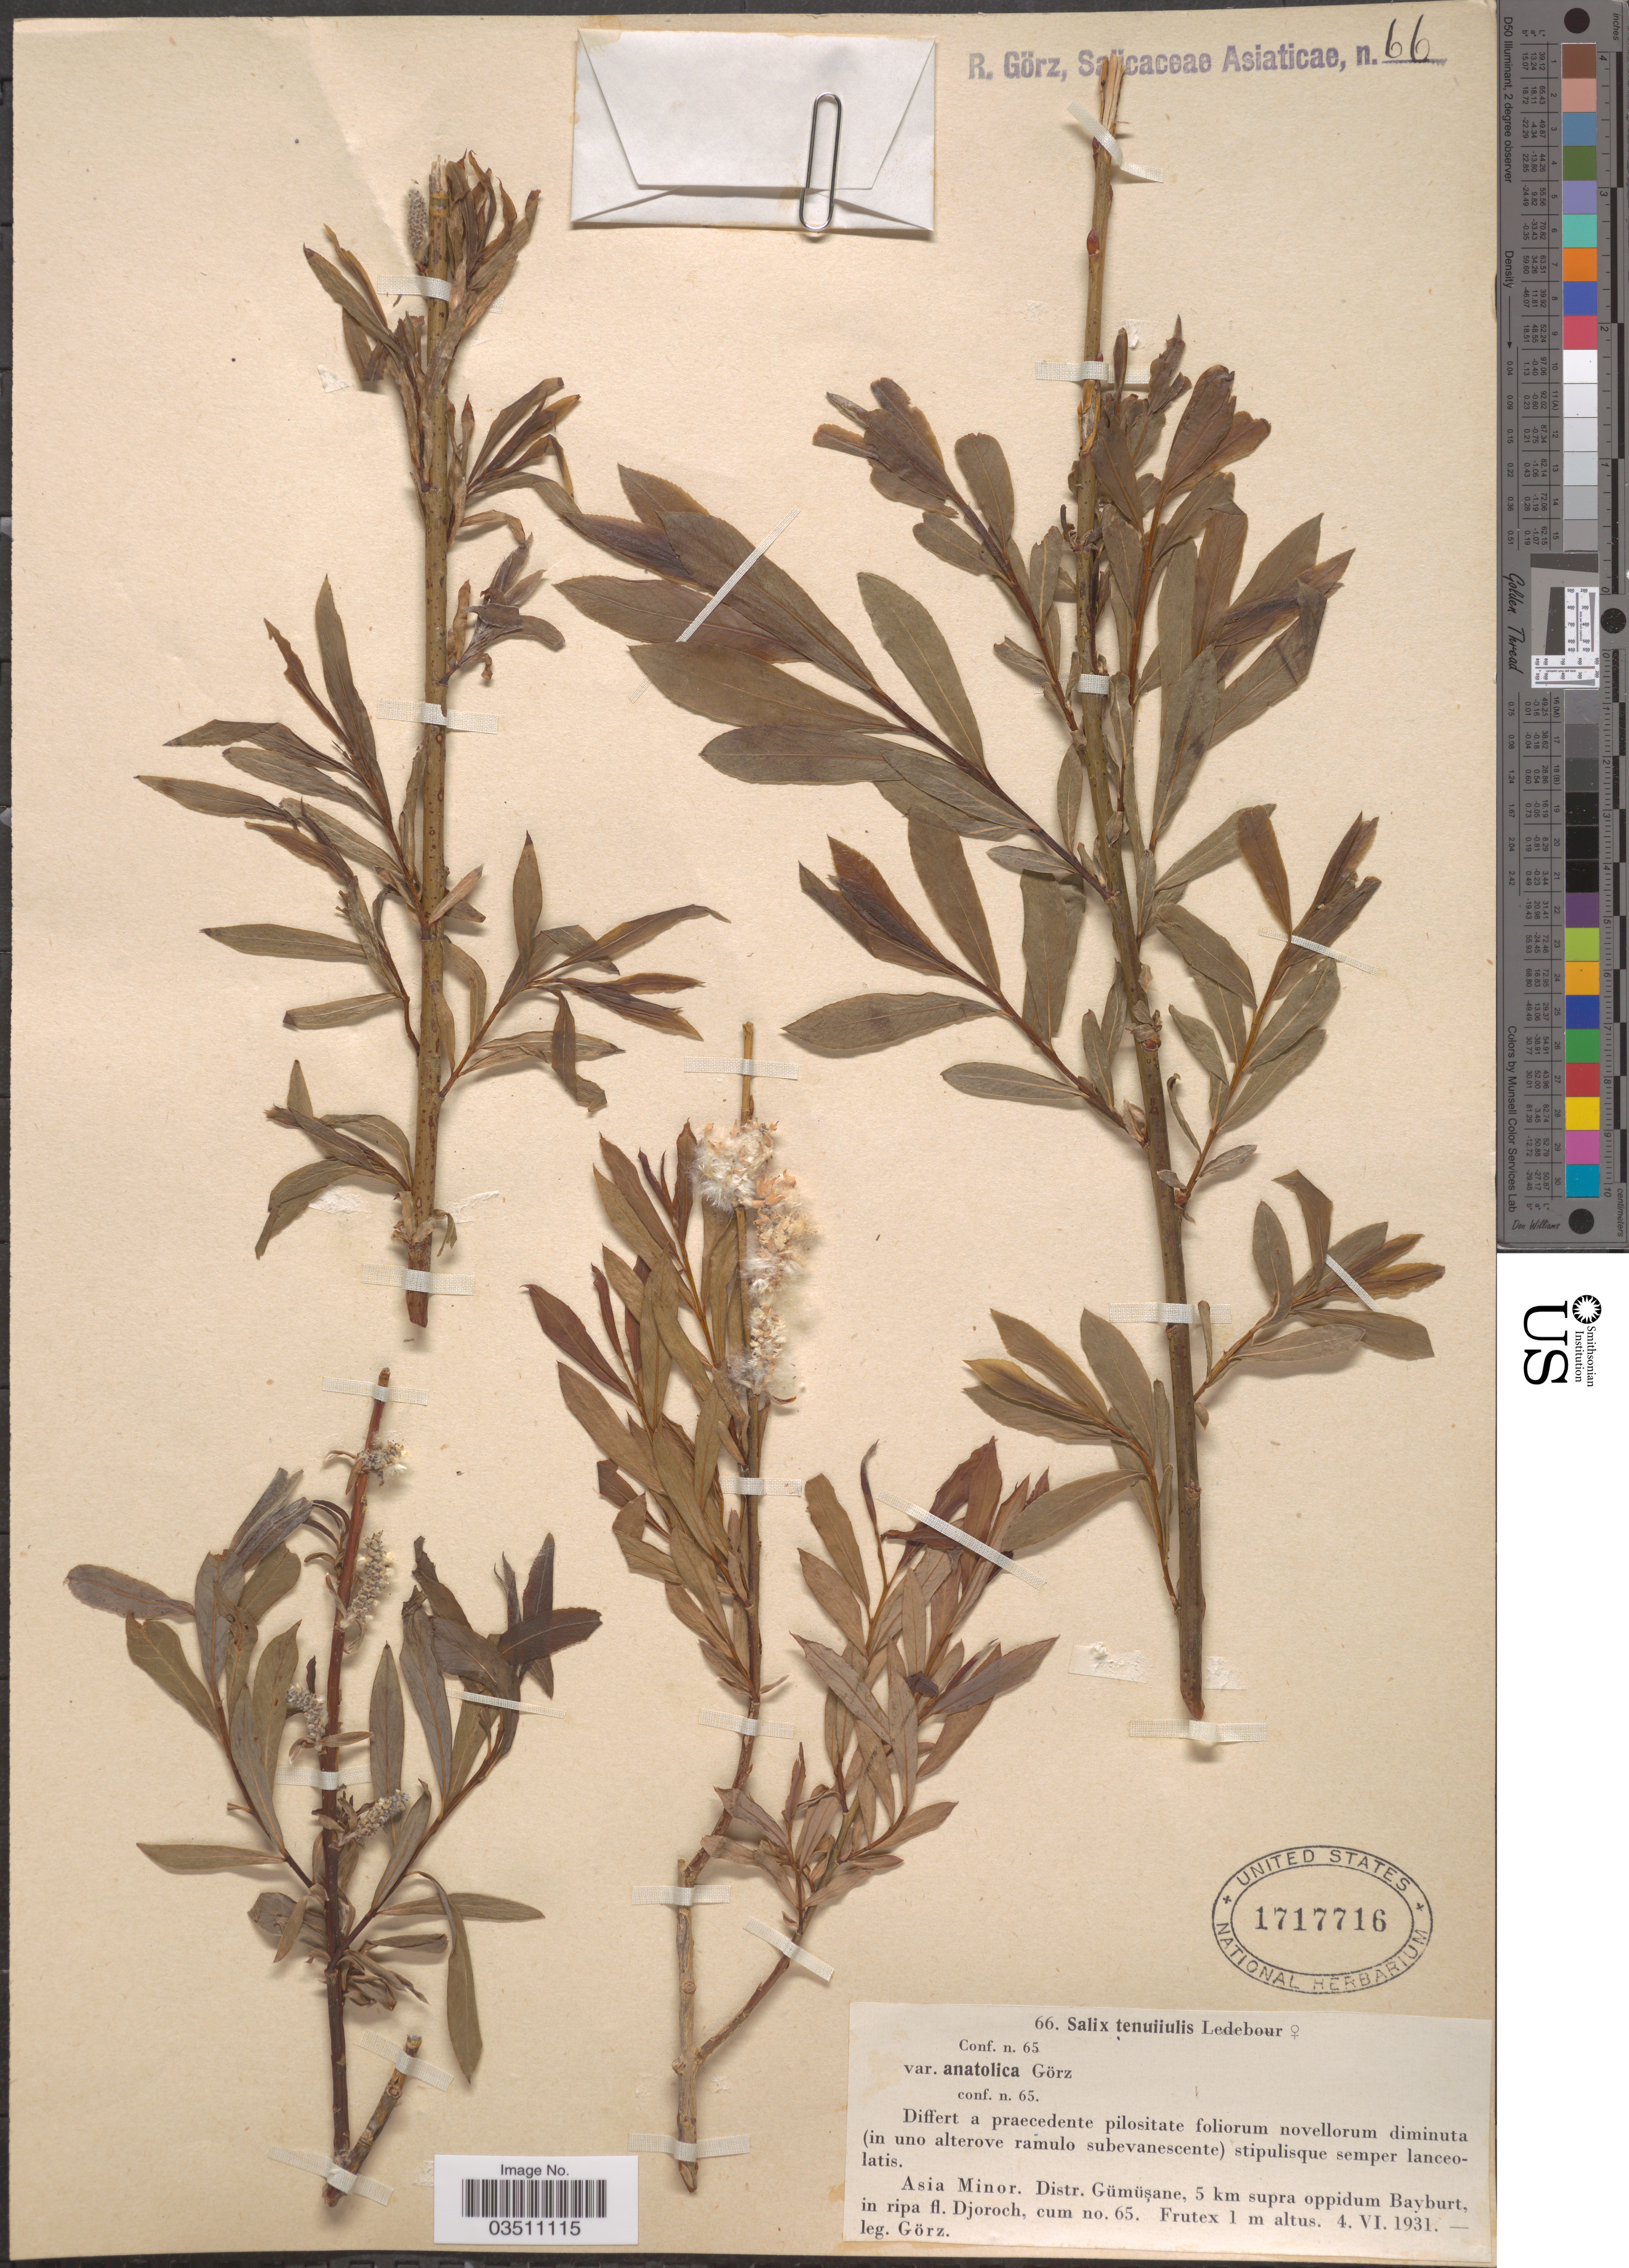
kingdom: Plantae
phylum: Tracheophyta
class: Magnoliopsida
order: Malpighiales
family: Salicaceae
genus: Salix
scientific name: Salix tenuijulis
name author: Ledeb.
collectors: Gorz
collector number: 66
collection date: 1931-06-04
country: Turkey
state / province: Gumushane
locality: Asia Minor. Distr. Gümüsane, 5 km supra oppidum Bayburt, in ripa fl. Djoroch, cum no. 65.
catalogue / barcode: US 1717716